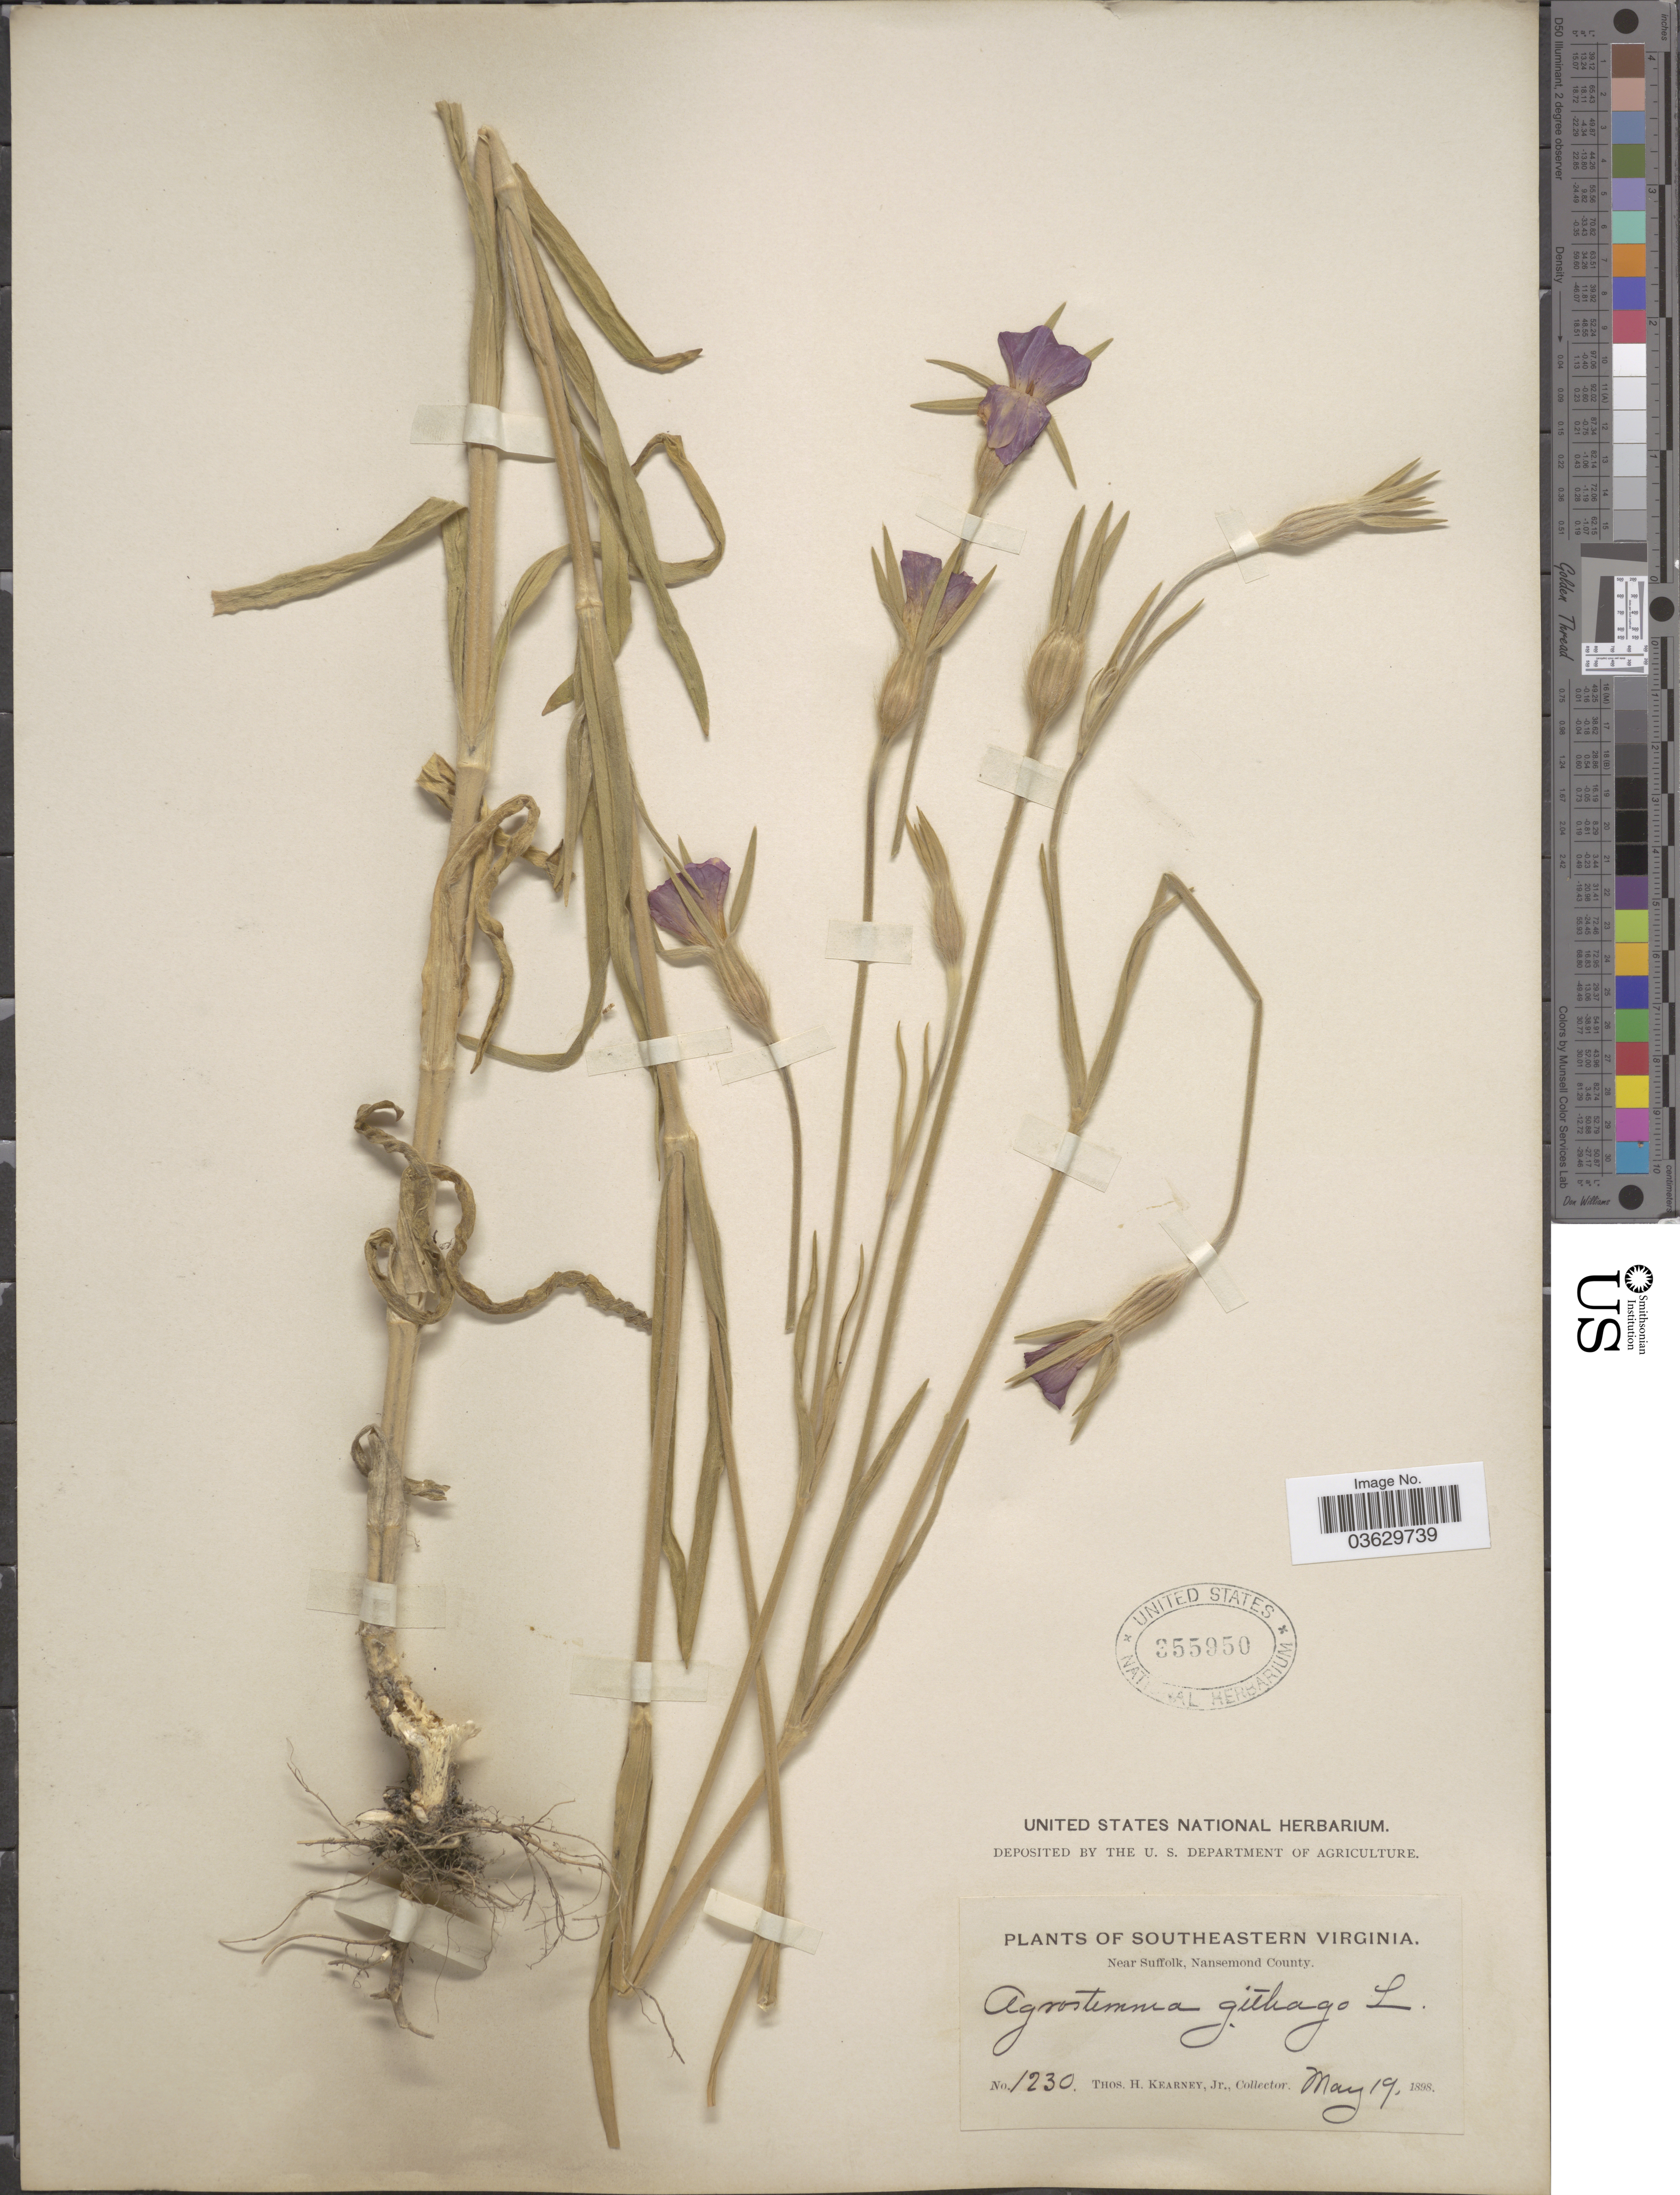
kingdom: Plantae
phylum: Tracheophyta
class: Magnoliopsida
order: Caryophyllales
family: Caryophyllaceae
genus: Agrostemma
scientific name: Agrostemma githago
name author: L.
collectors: T. H. Kearney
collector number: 1230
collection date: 1898-05-19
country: United States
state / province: Virginia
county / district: City of Suffolk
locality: Southeastern Virginia. Near Suffolk, Nansemond County.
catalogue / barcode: US 355950